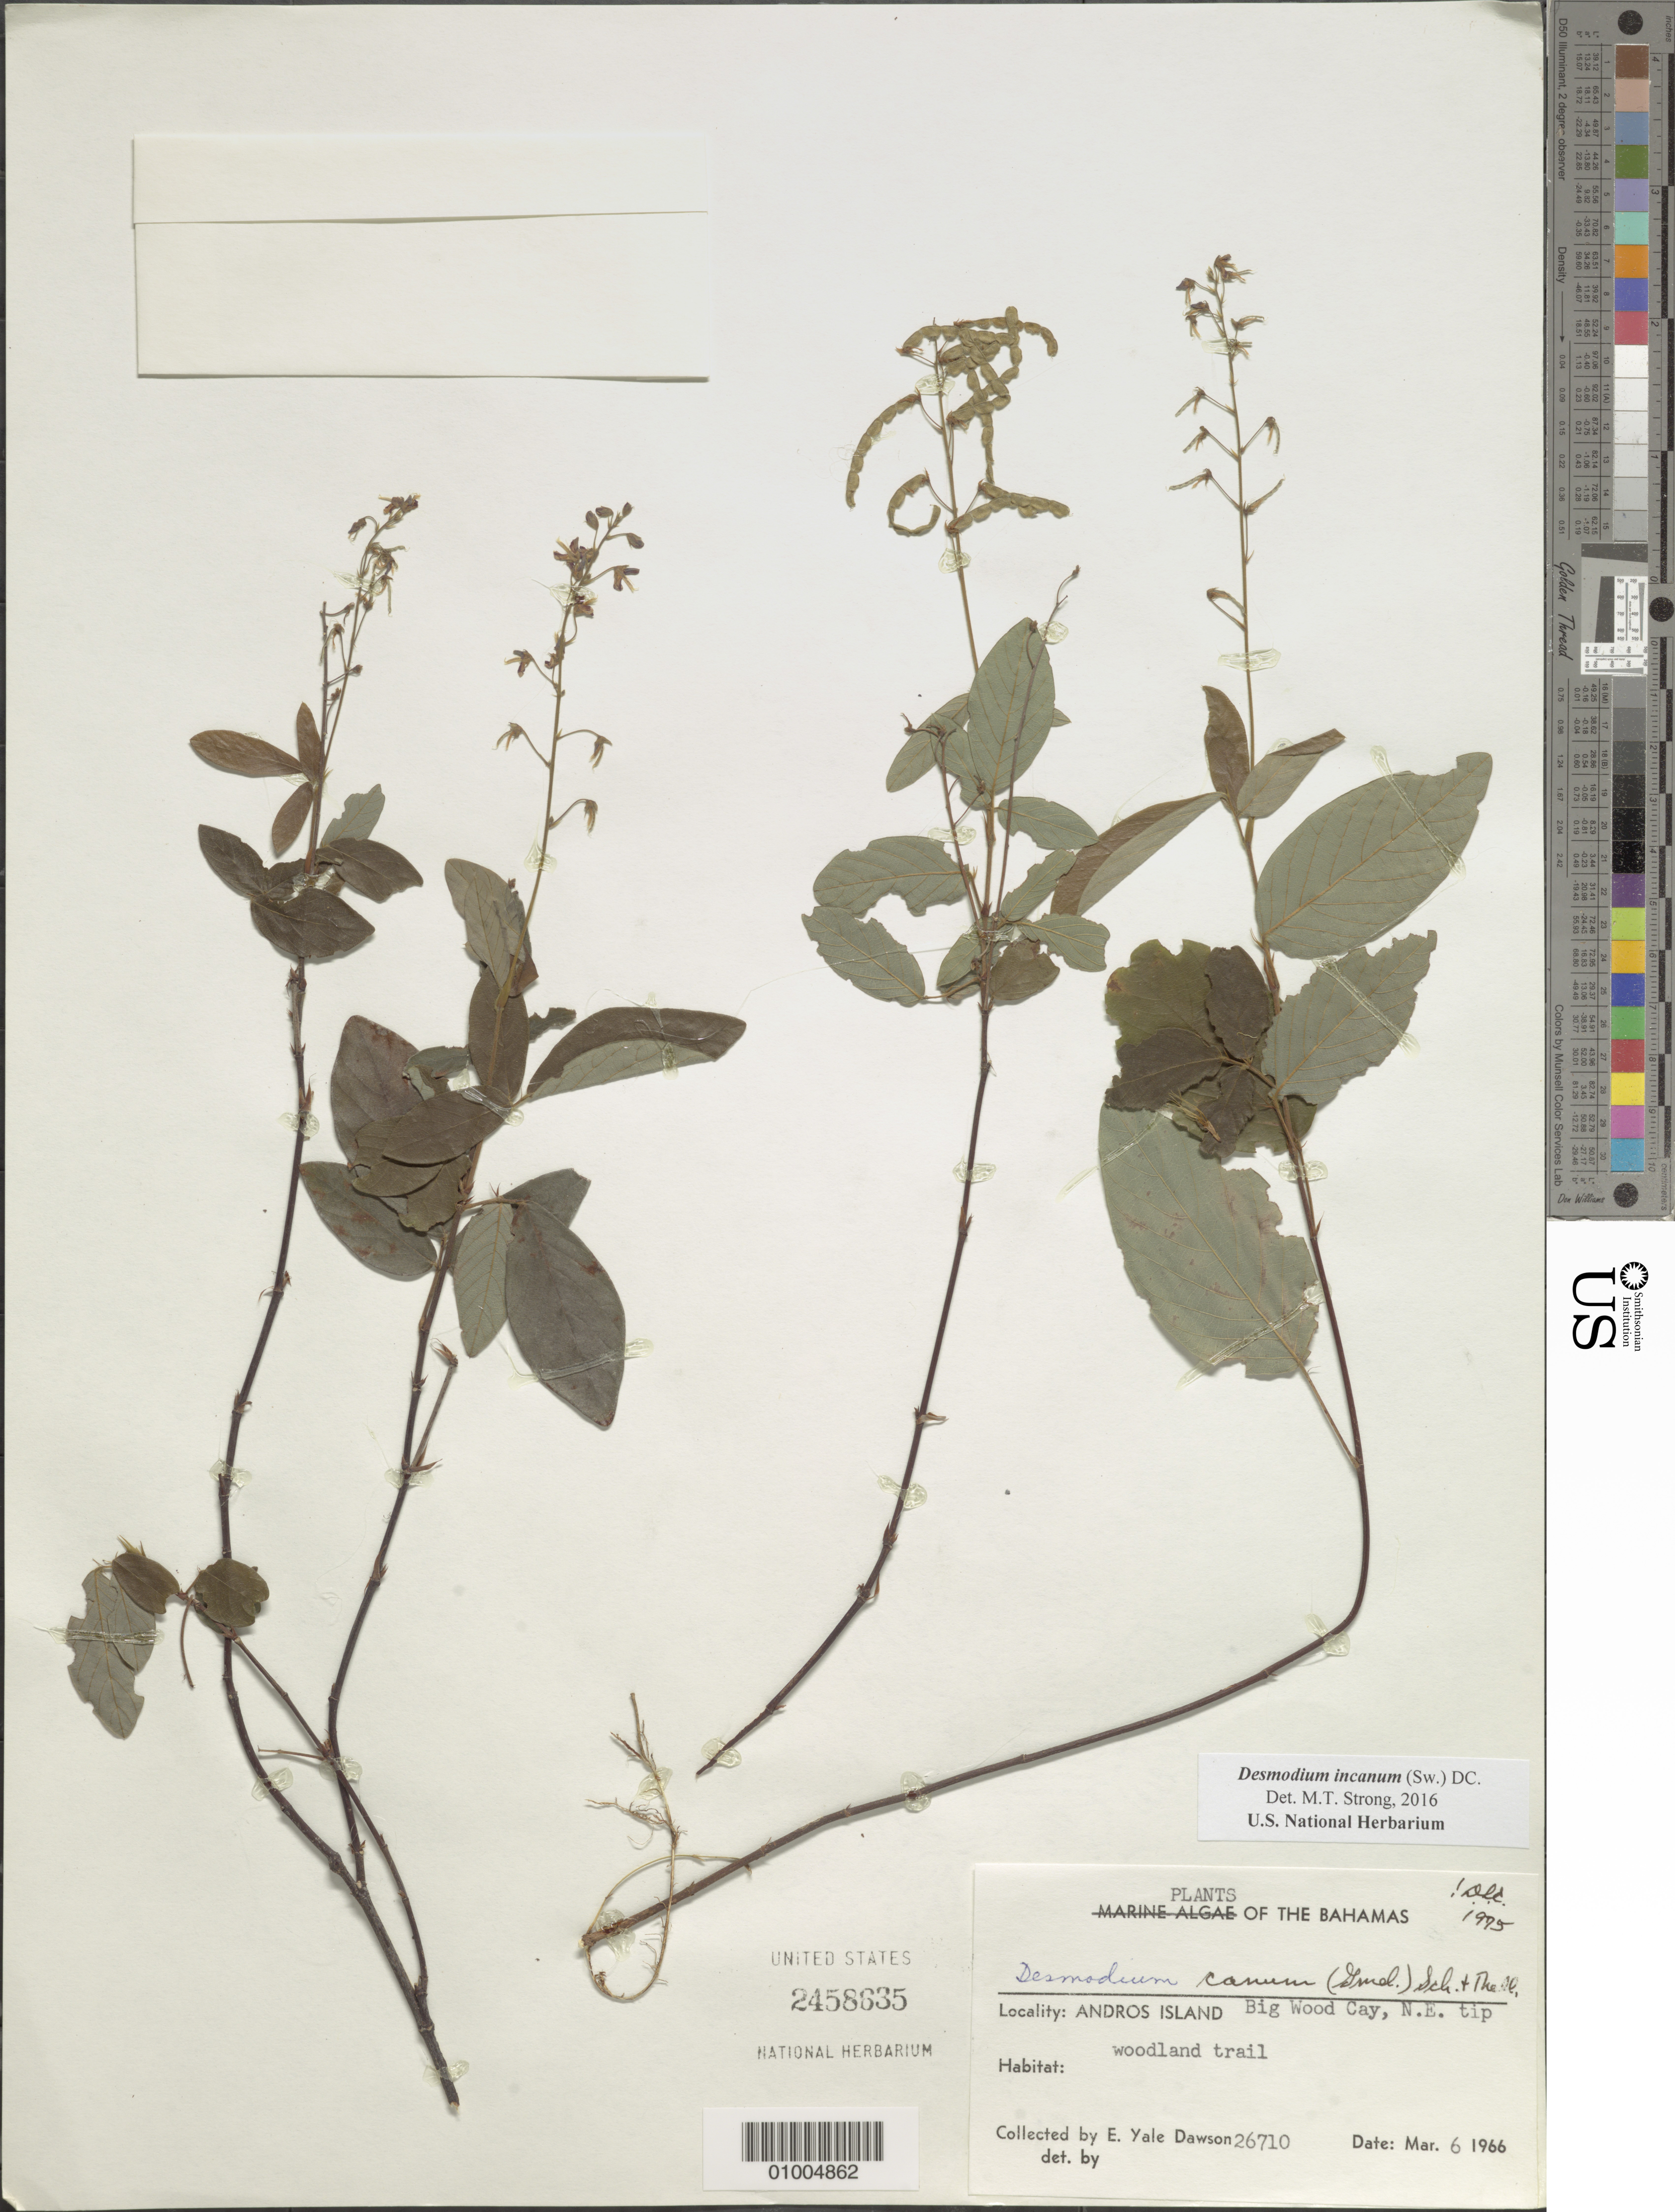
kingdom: Plantae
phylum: Tracheophyta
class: Magnoliopsida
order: Fabales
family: Fabaceae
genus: Desmodium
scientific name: Desmodium incanum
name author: (Sw.) DC.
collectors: E. Y. Dawson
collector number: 26710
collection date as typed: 06 Mar 1966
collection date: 1966-03-06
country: Bahamas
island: Andros I.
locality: Andros Island Big Wood CAy, N.E. tip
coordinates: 0 N, 0 E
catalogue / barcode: US 2458835